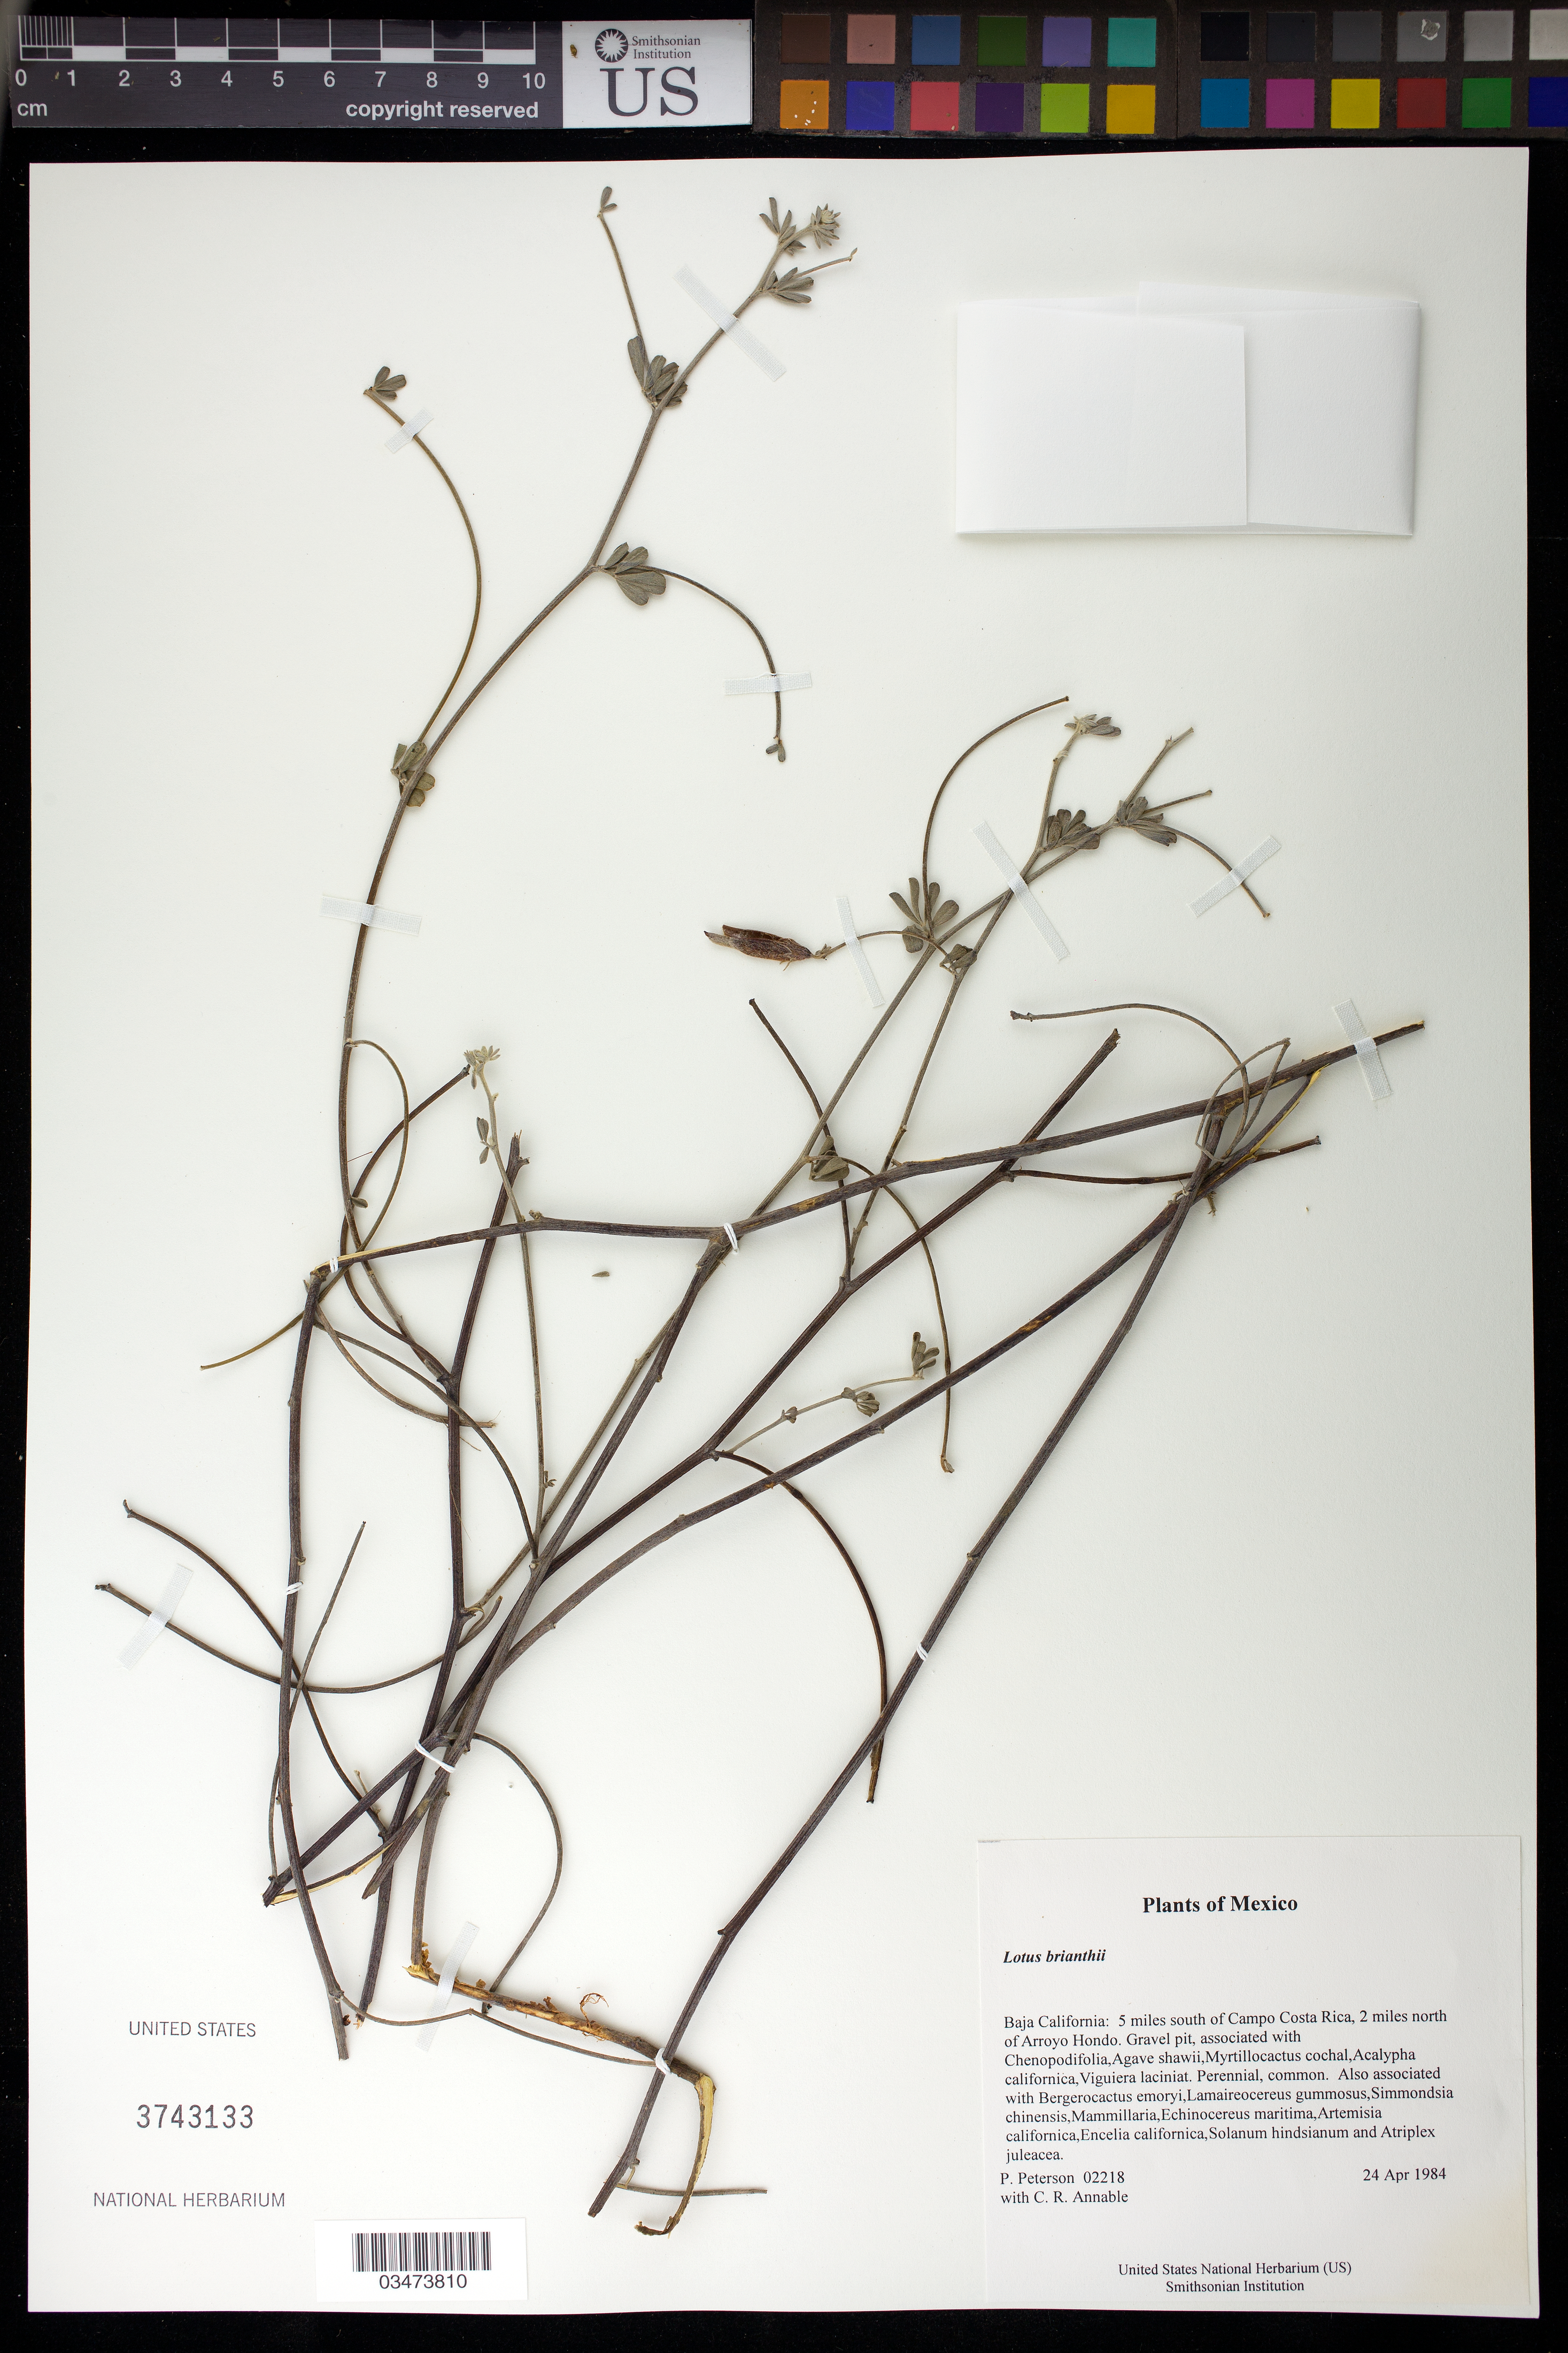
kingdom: Plantae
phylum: Tracheophyta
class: Magnoliopsida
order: Fabales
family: Fabaceae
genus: Lotus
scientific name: Lotus bryantii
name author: (Brandegee) Ottley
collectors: P. M. Peterson & C. R. Annable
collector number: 02218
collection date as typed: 24 Apr 1984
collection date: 1984-04-24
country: Mexico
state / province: Baja California Norte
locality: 5 miles south of Campo Costa Rica, 2 miles north of Arroyo Hondo.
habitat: Gravel pit, associated with Chenopodifolia,Agave shawii,Myrtillocactus cochal,Acalypha californica,Viguiera laciniat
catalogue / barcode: US 3743133